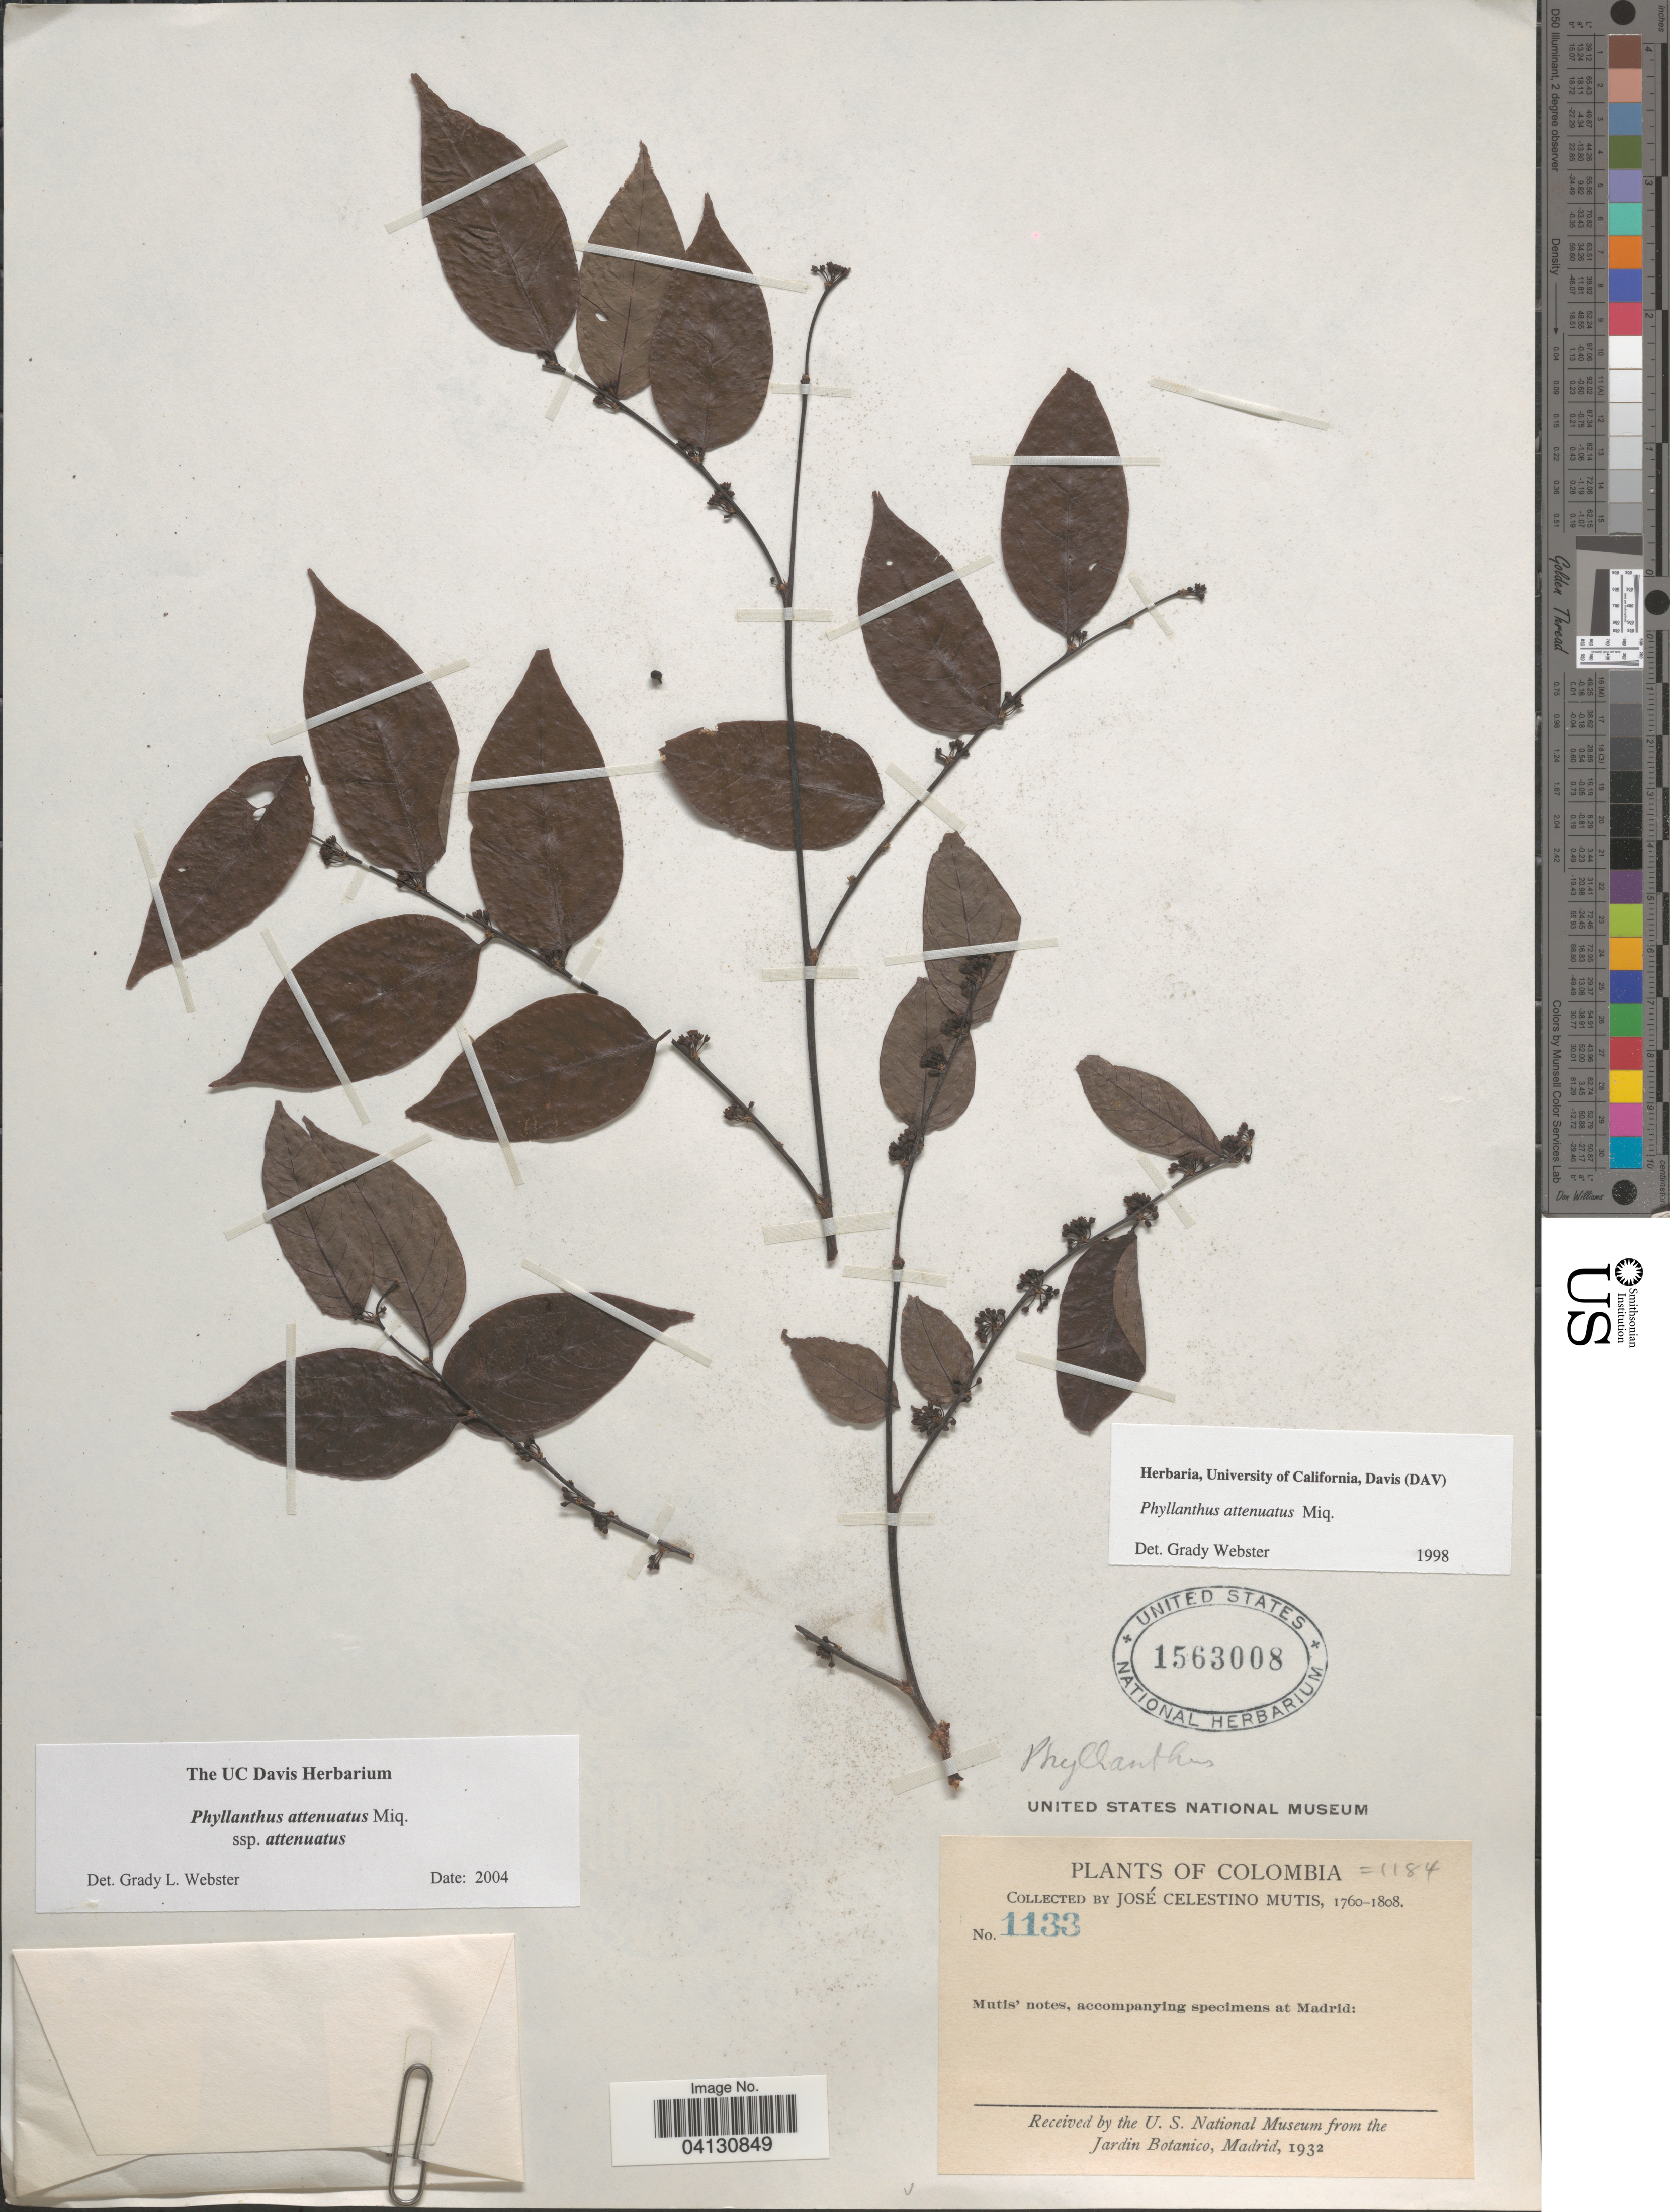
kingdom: Plantae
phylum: Tracheophyta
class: Magnoliopsida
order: Malpighiales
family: Phyllanthaceae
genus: Phyllanthus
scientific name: Phyllanthus attenuatus subsp. attenuatus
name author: Miq.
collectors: J. C. B. Mutis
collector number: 1133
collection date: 1760/1808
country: Colombia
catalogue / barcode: US 1563008